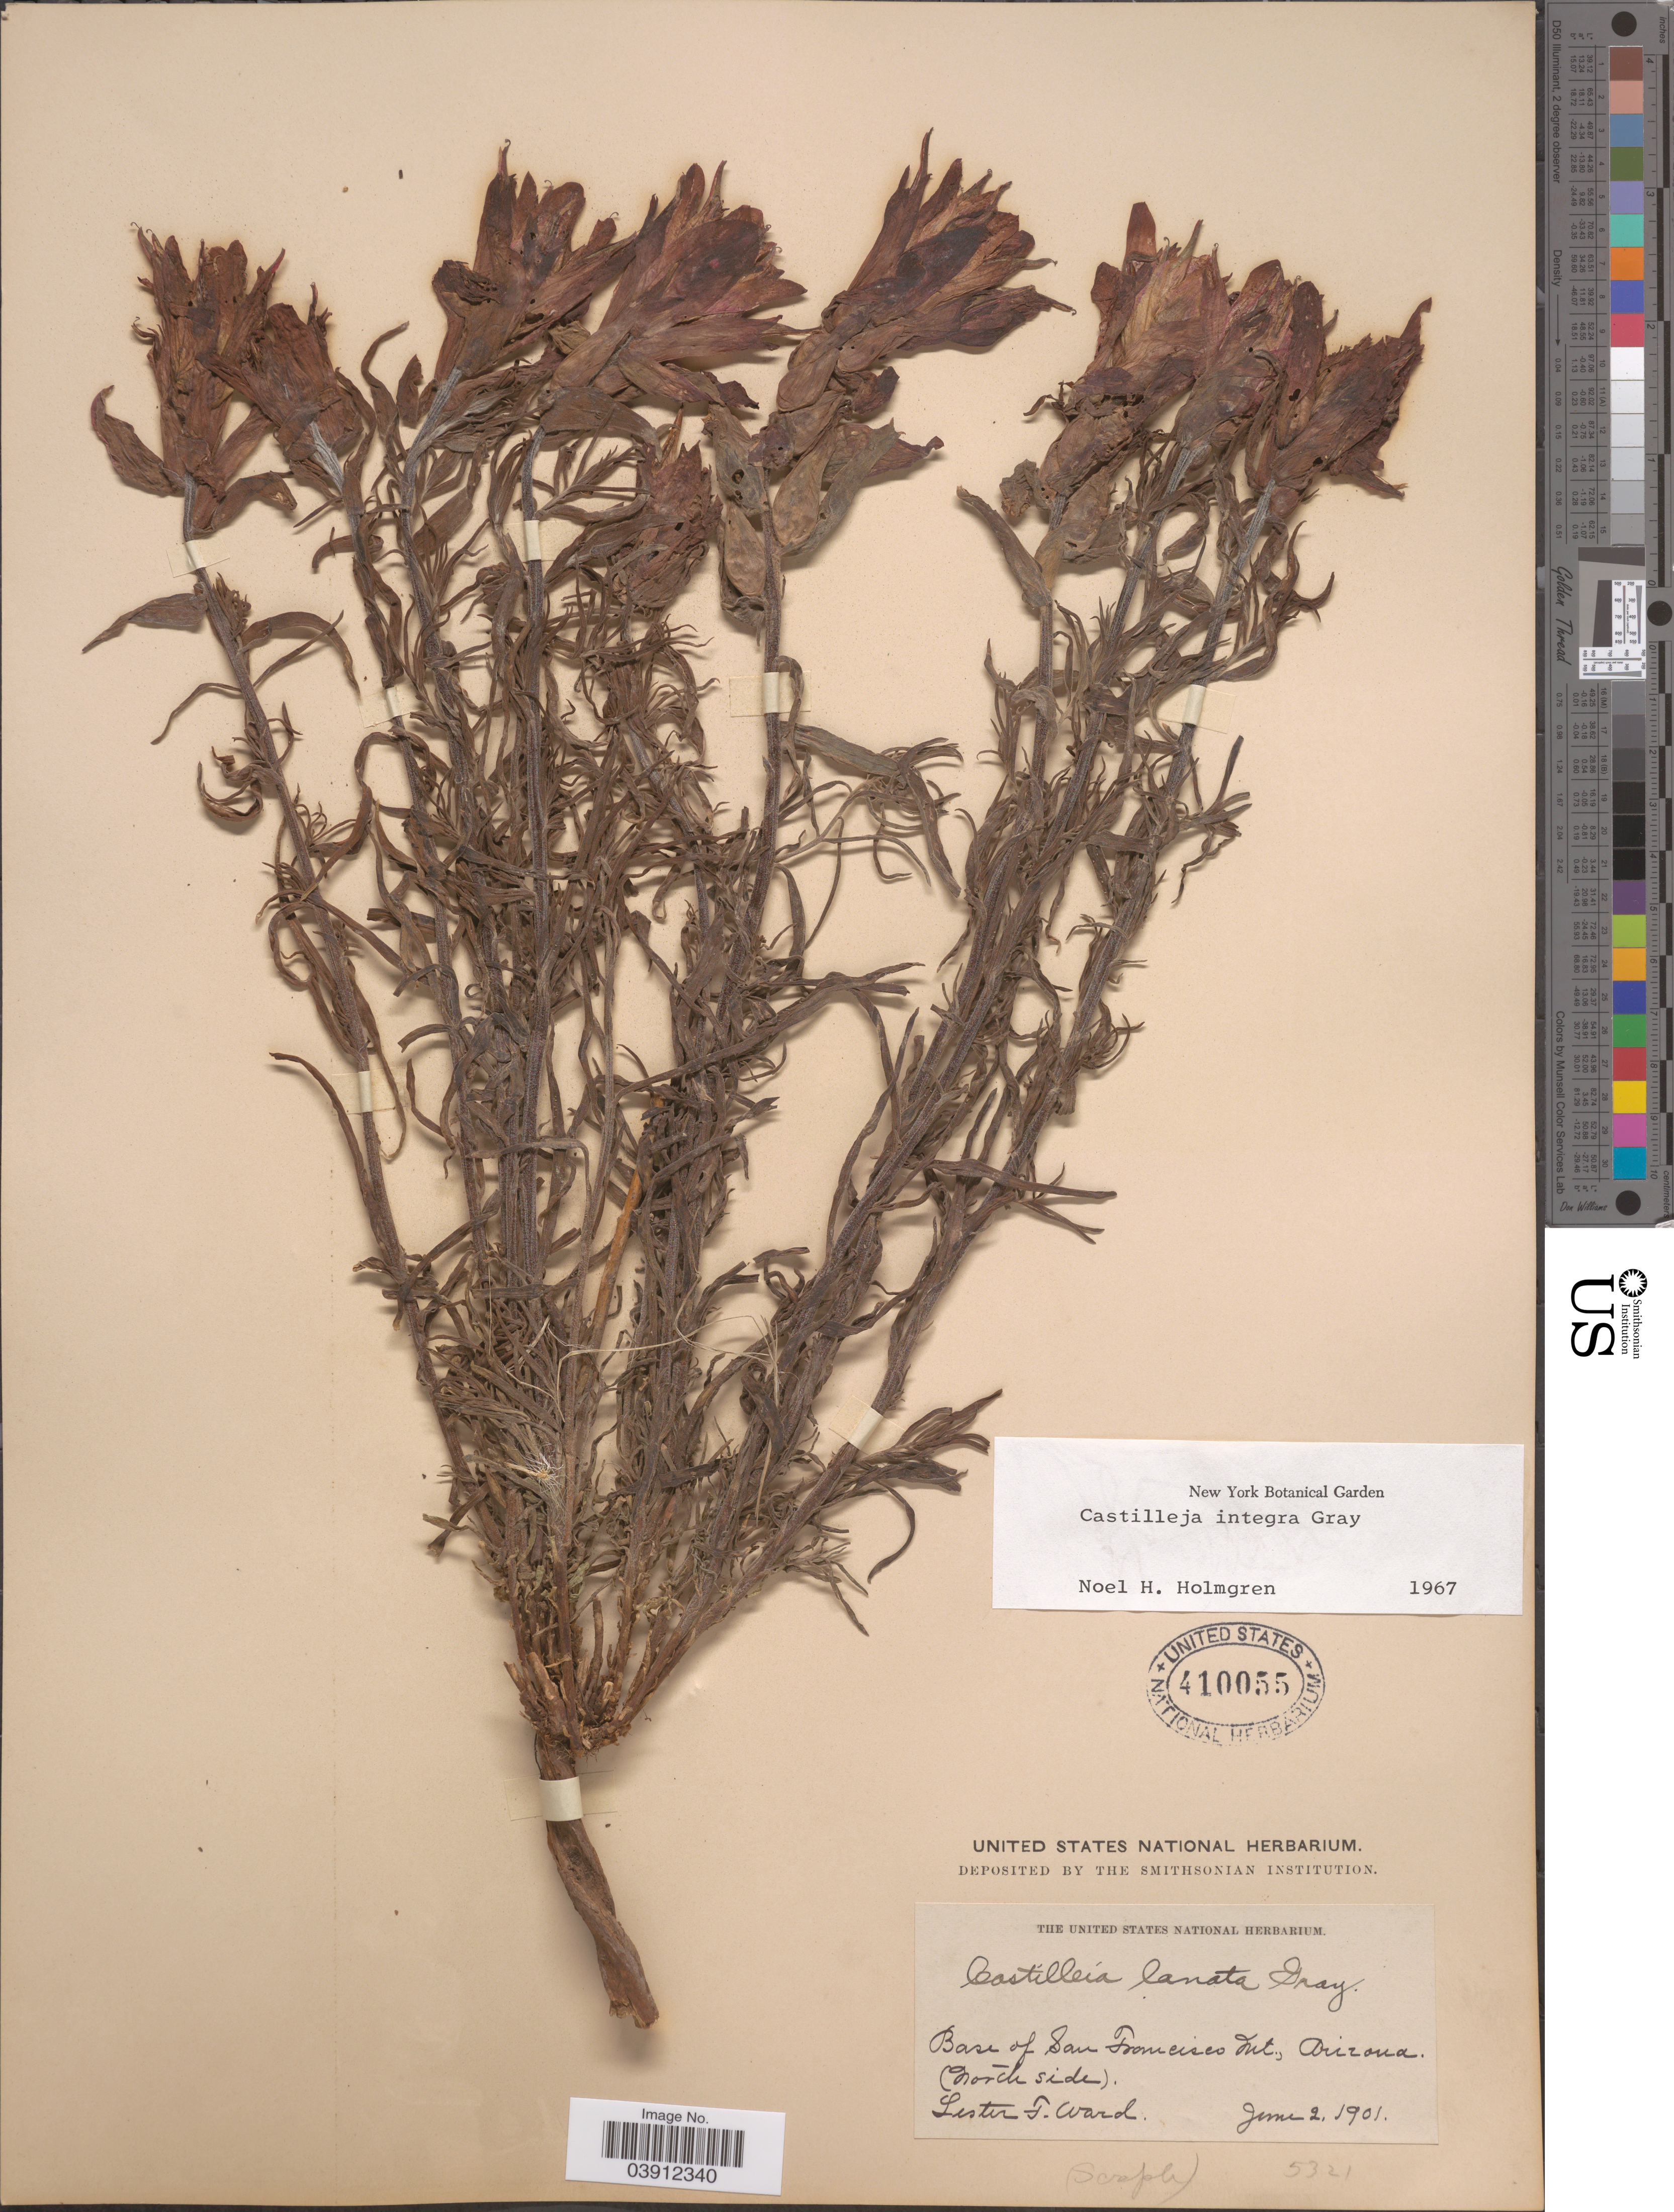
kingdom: Plantae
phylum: Tracheophyta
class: Magnoliopsida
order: Lamiales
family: Orobanchaceae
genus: Castilleja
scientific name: Castilleja integra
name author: A. Gray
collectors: L. F. Ward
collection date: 1901-06-02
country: United States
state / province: Arizona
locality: Base of San Francisco Mt., (North side).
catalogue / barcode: US 410055